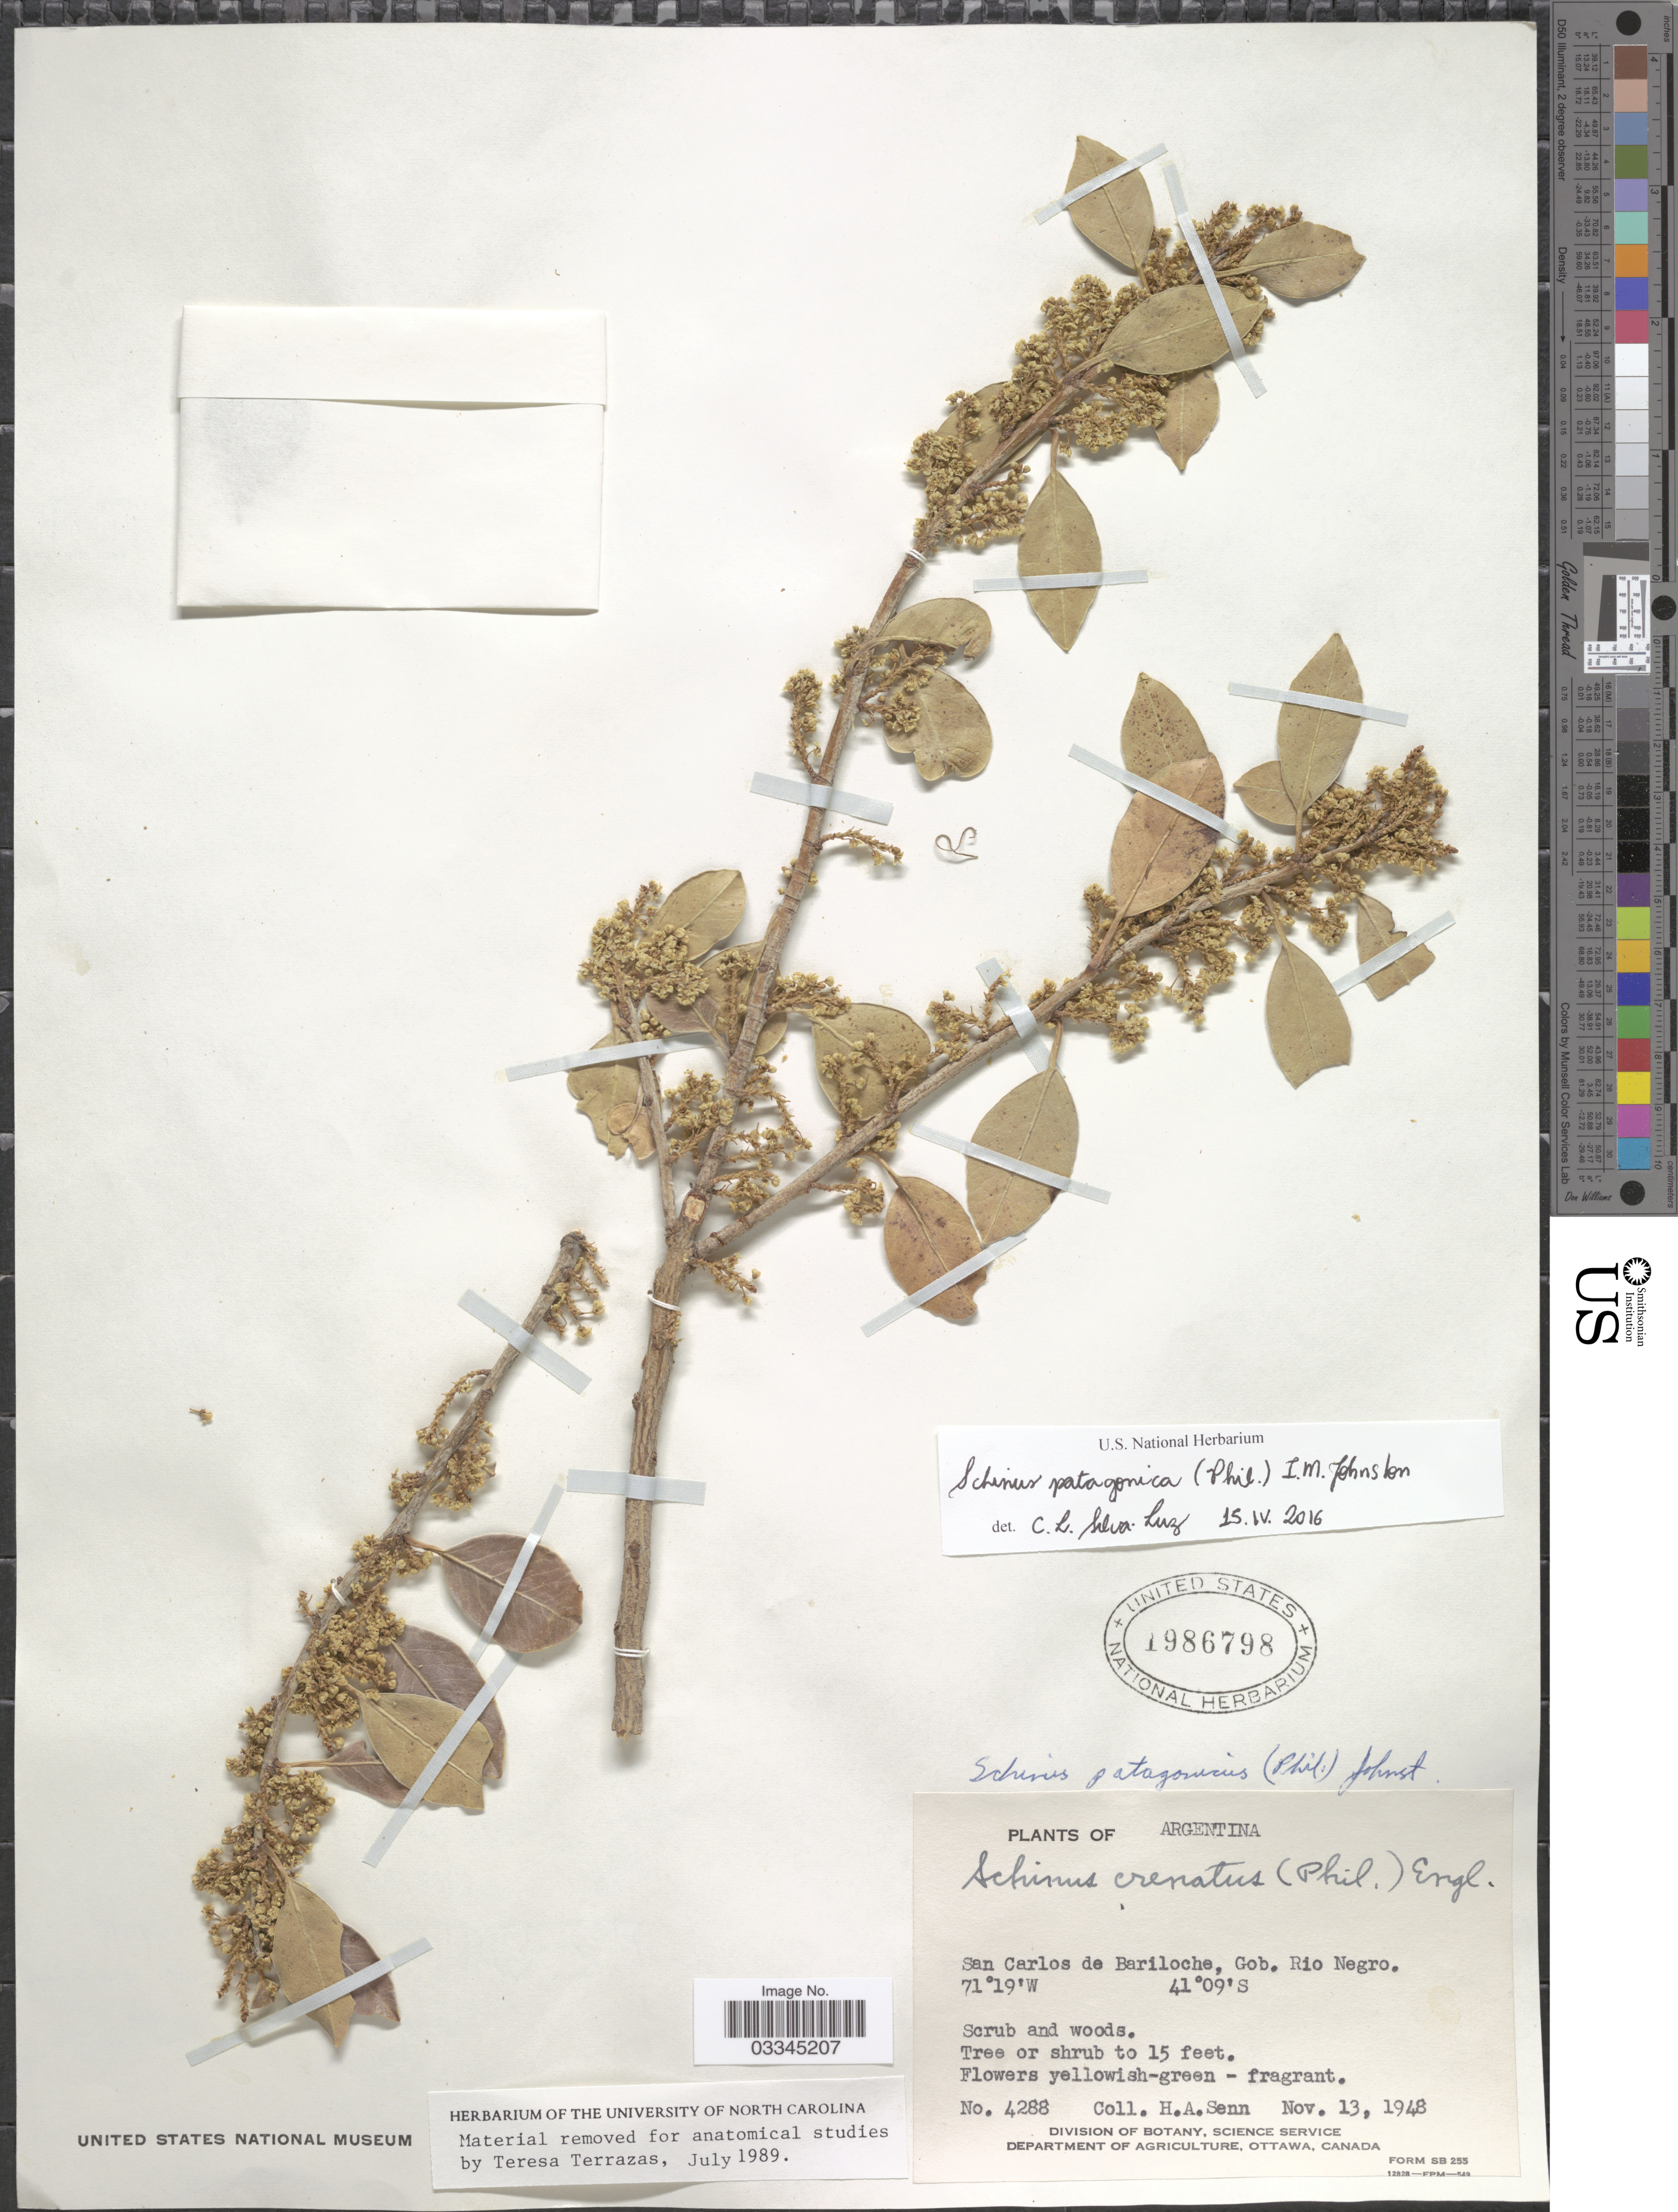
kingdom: Plantae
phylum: Tracheophyta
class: Magnoliopsida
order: Sapindales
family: Anacardiaceae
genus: Schinus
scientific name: Schinus patagonica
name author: (Phil.) I.M. Johnst.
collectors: H. Senn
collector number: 4288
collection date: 1948-11-13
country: Argentina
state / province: Rio Negro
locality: San Carlos de Bariloche, Gob. Rio Negro.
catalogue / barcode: US 1986798